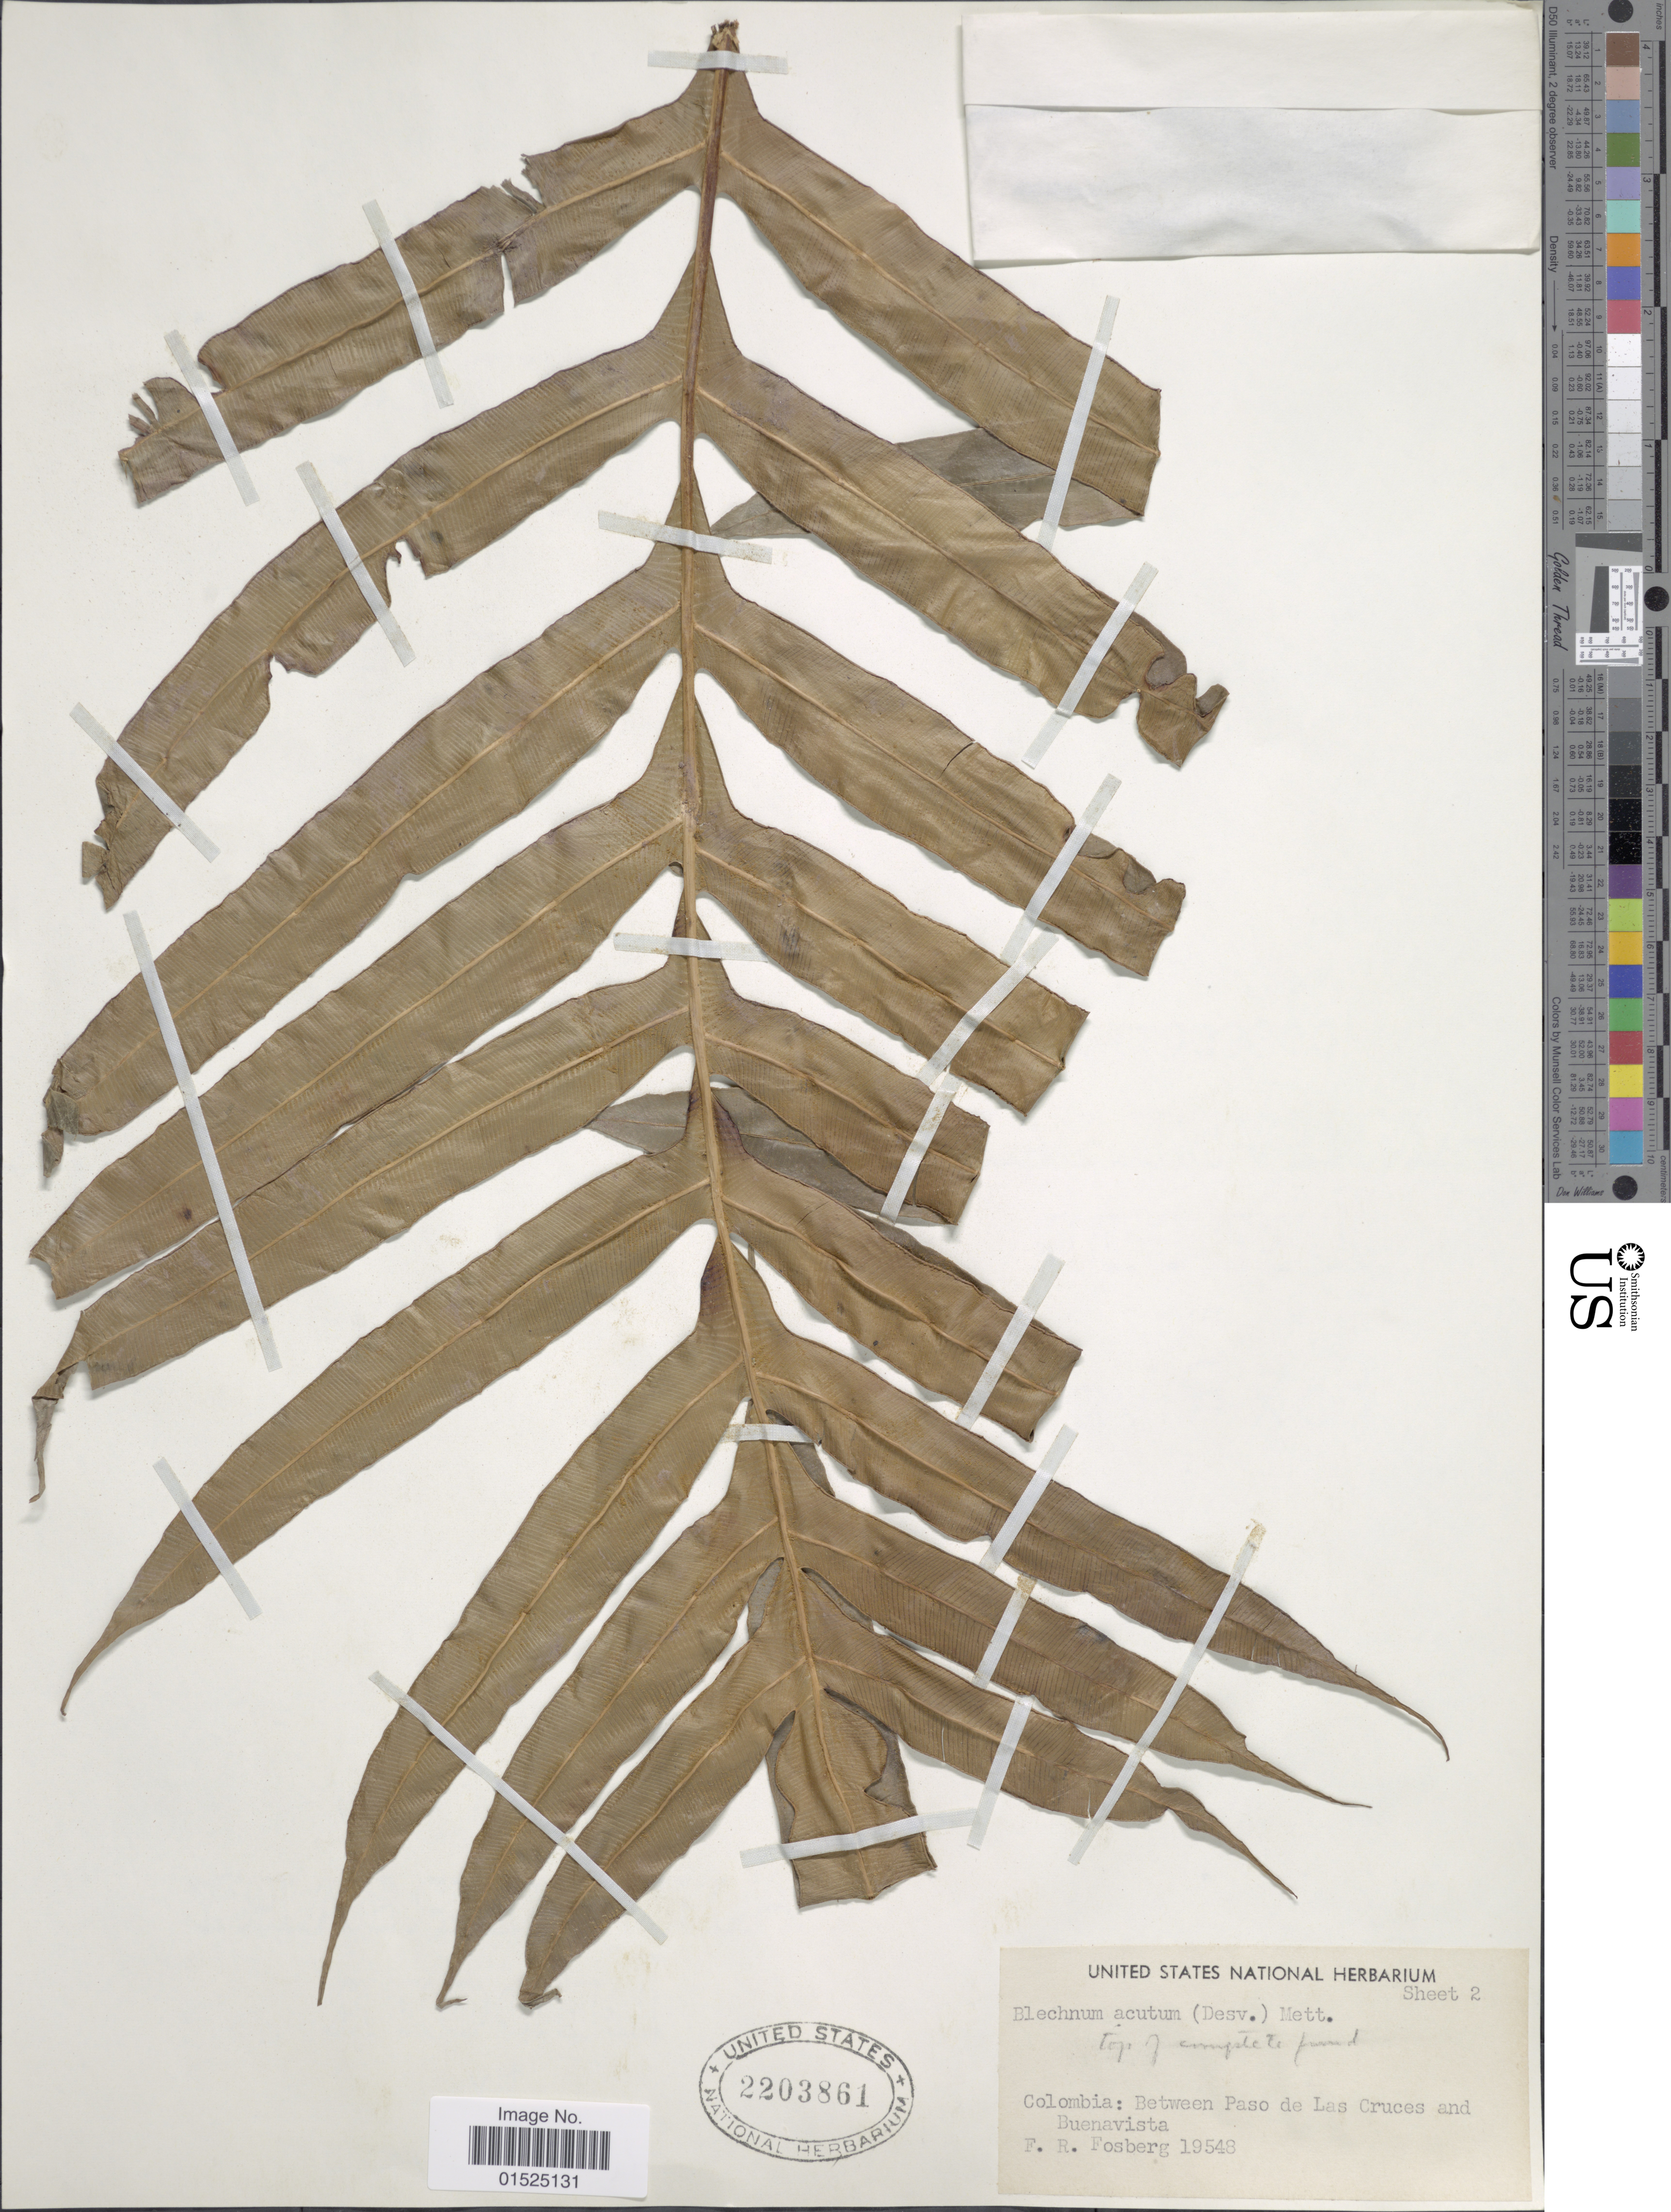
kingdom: Plantae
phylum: Tracheophyta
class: Polypodiopsida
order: Polypodiales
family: Blechnaceae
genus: Blechnum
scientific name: Blechnum acutum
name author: (Desv.) Mett.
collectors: F. R. Fosberg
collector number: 19548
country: Colombia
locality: Between Paso de Las Cruces and Buenavista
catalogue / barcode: US 2203861